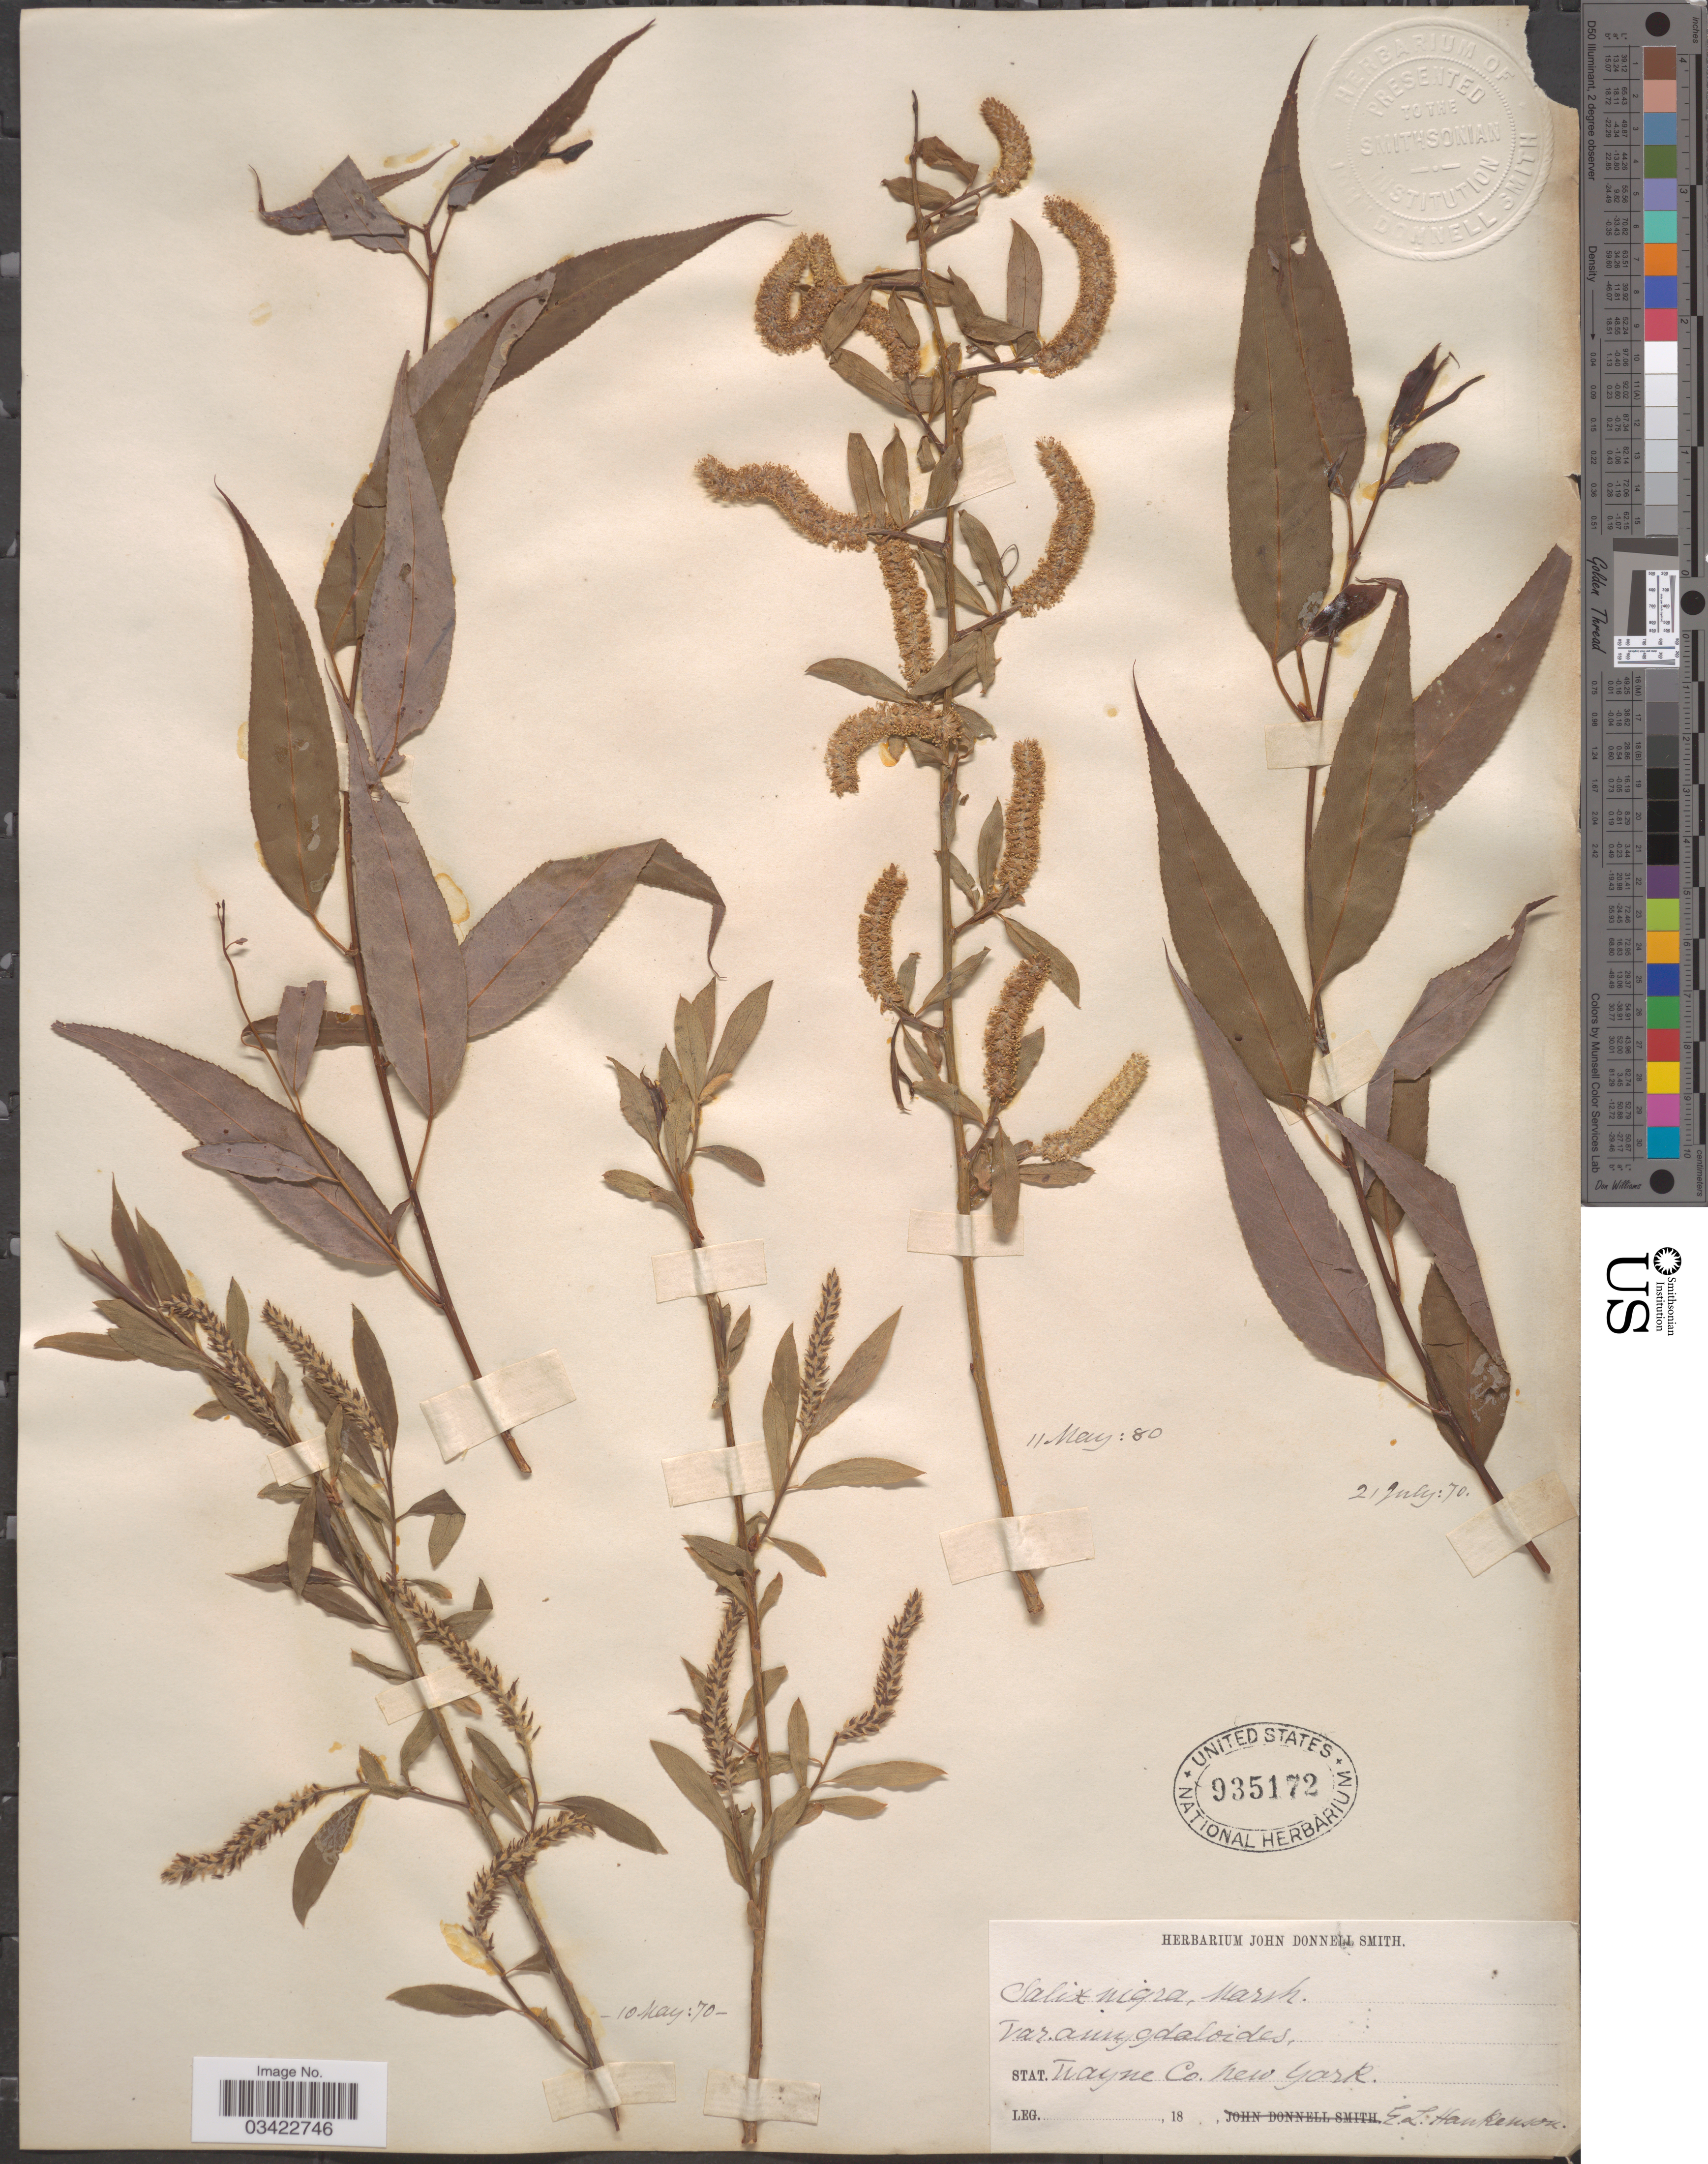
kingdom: Plantae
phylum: Tracheophyta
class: Magnoliopsida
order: Malpighiales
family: Salicaceae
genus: Salix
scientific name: Salix amygdaloides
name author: Andersson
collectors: E. Hankenson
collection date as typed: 18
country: United States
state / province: New York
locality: Stat. Wayne Co.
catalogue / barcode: US 935172